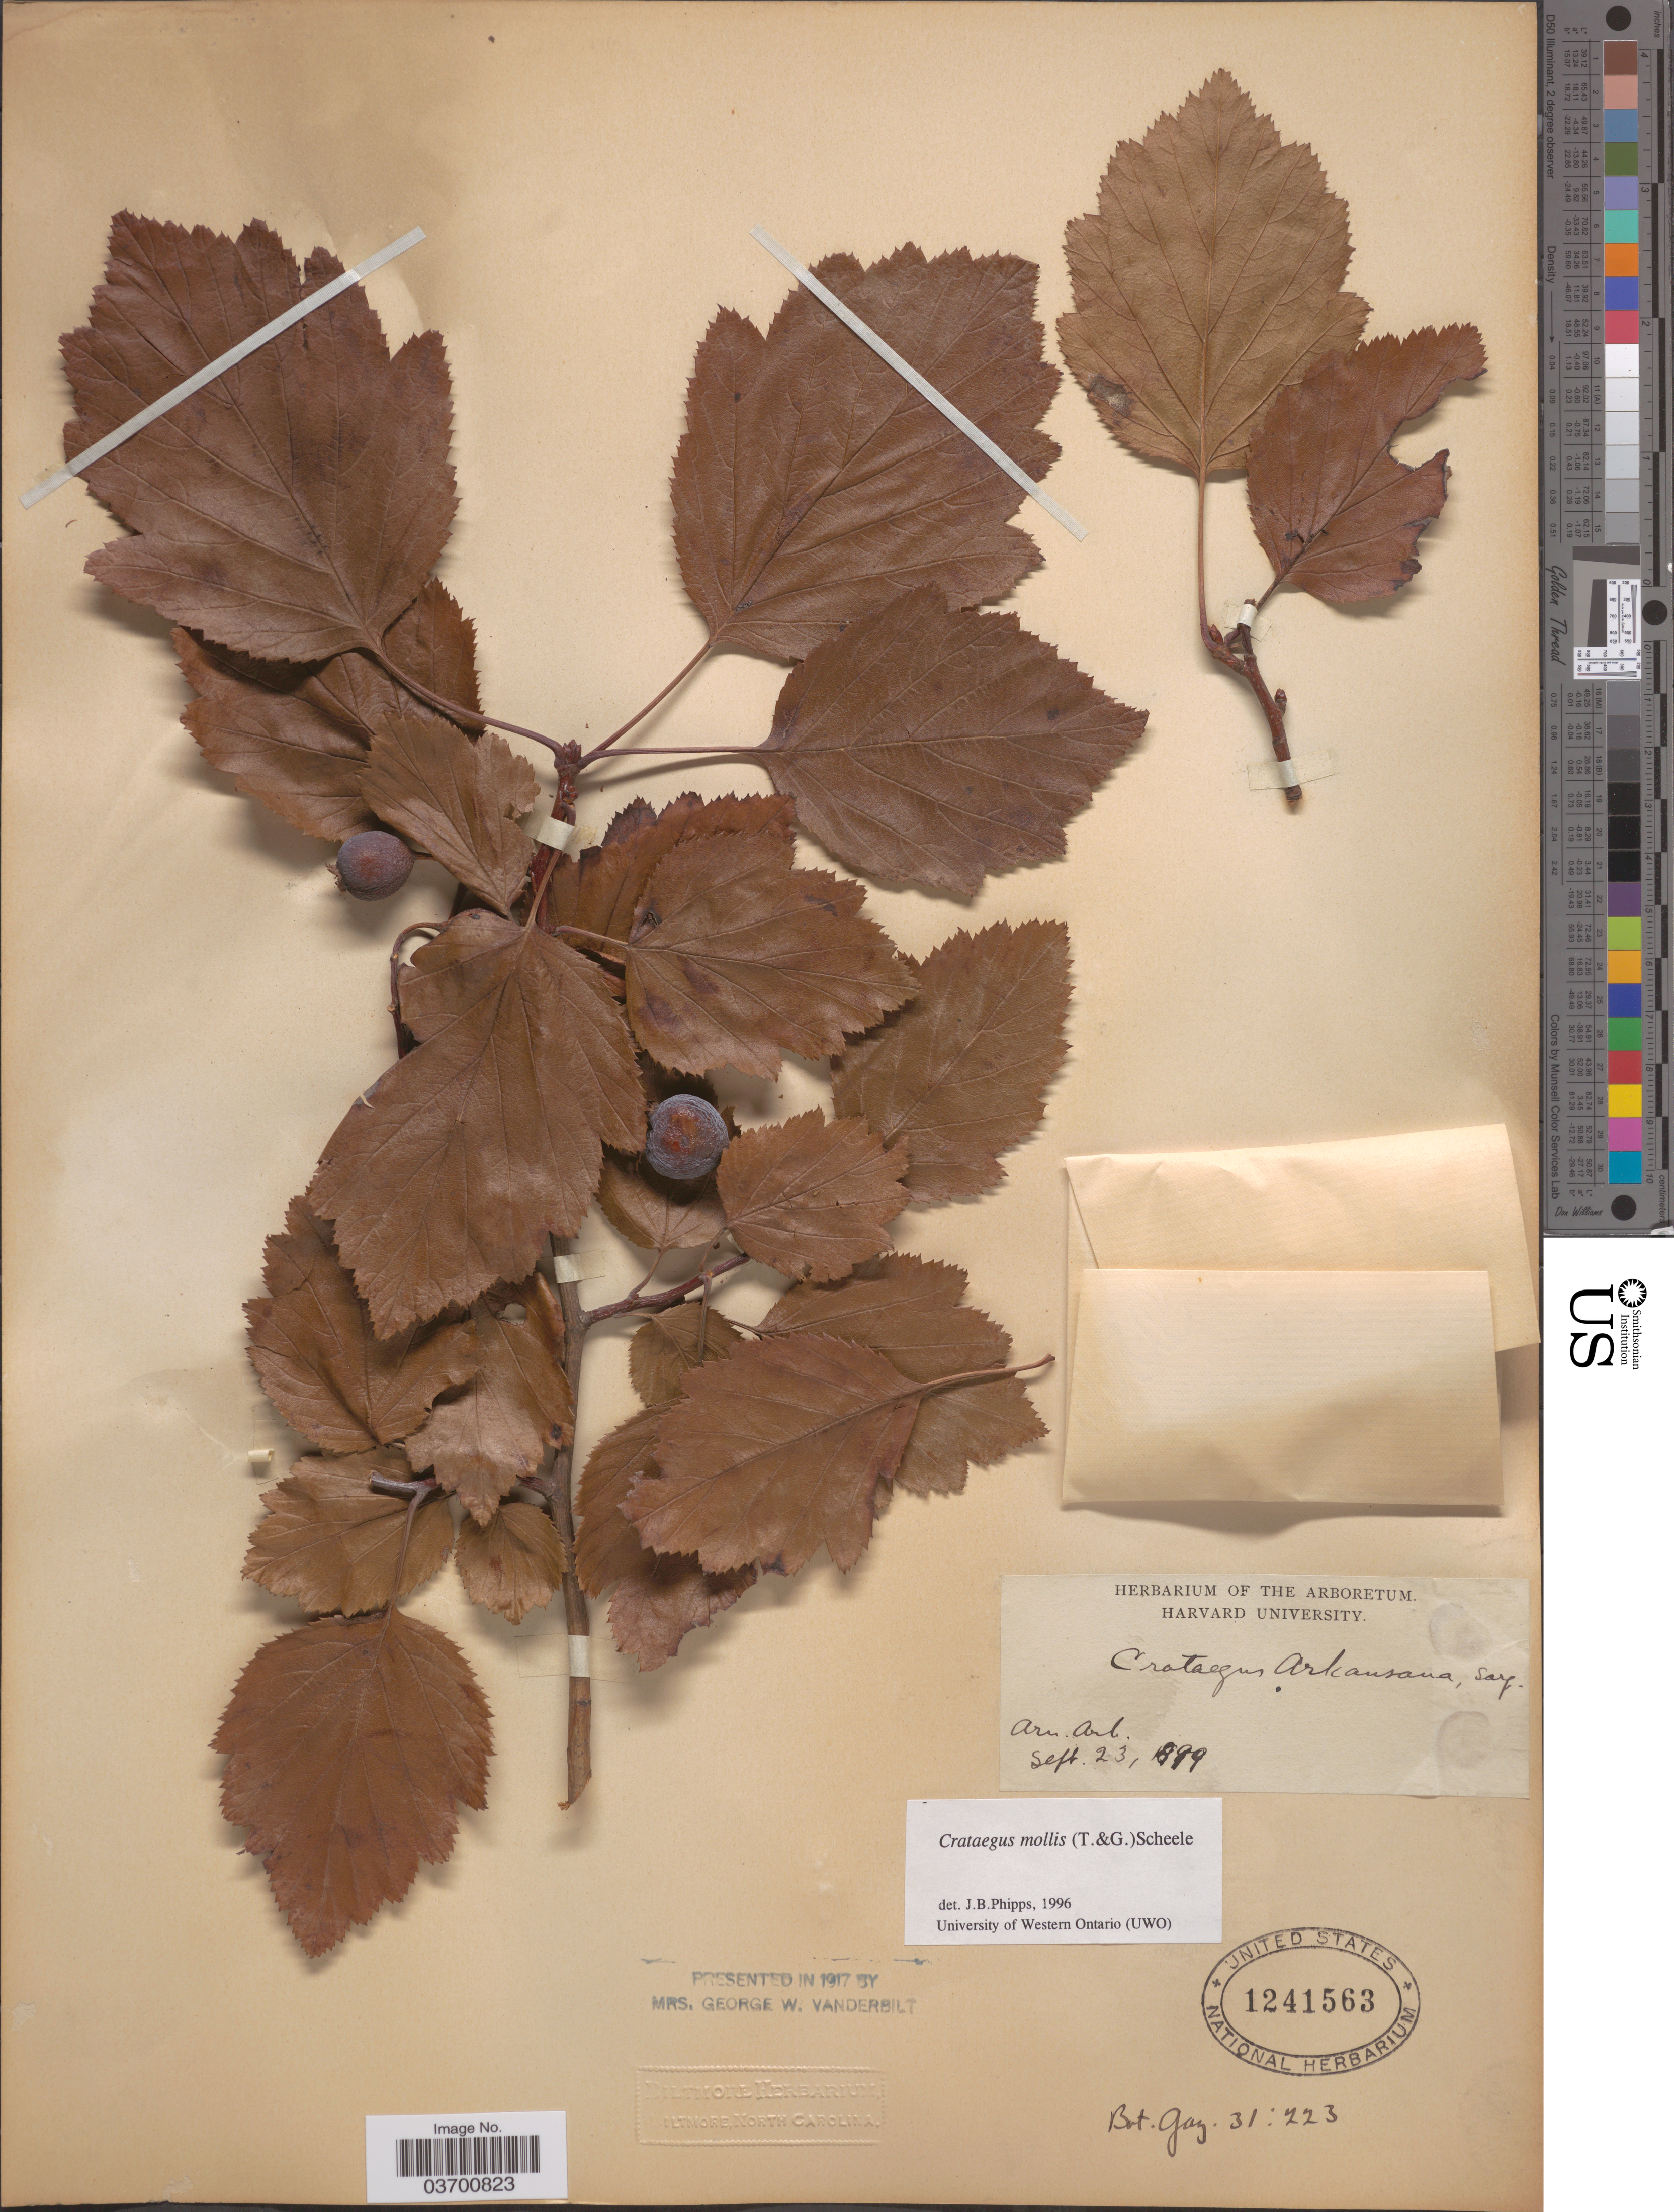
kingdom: Plantae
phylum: Tracheophyta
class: Magnoliopsida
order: Rosales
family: Rosaceae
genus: Crataegus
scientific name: Crataegus mollis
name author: (Torr. & A. Gray) Scheele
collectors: Ex herb. The Arboretum Harvard University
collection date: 1899-09-23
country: United States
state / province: Massachusetts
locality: Arn. Arb.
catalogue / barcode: US 1241563